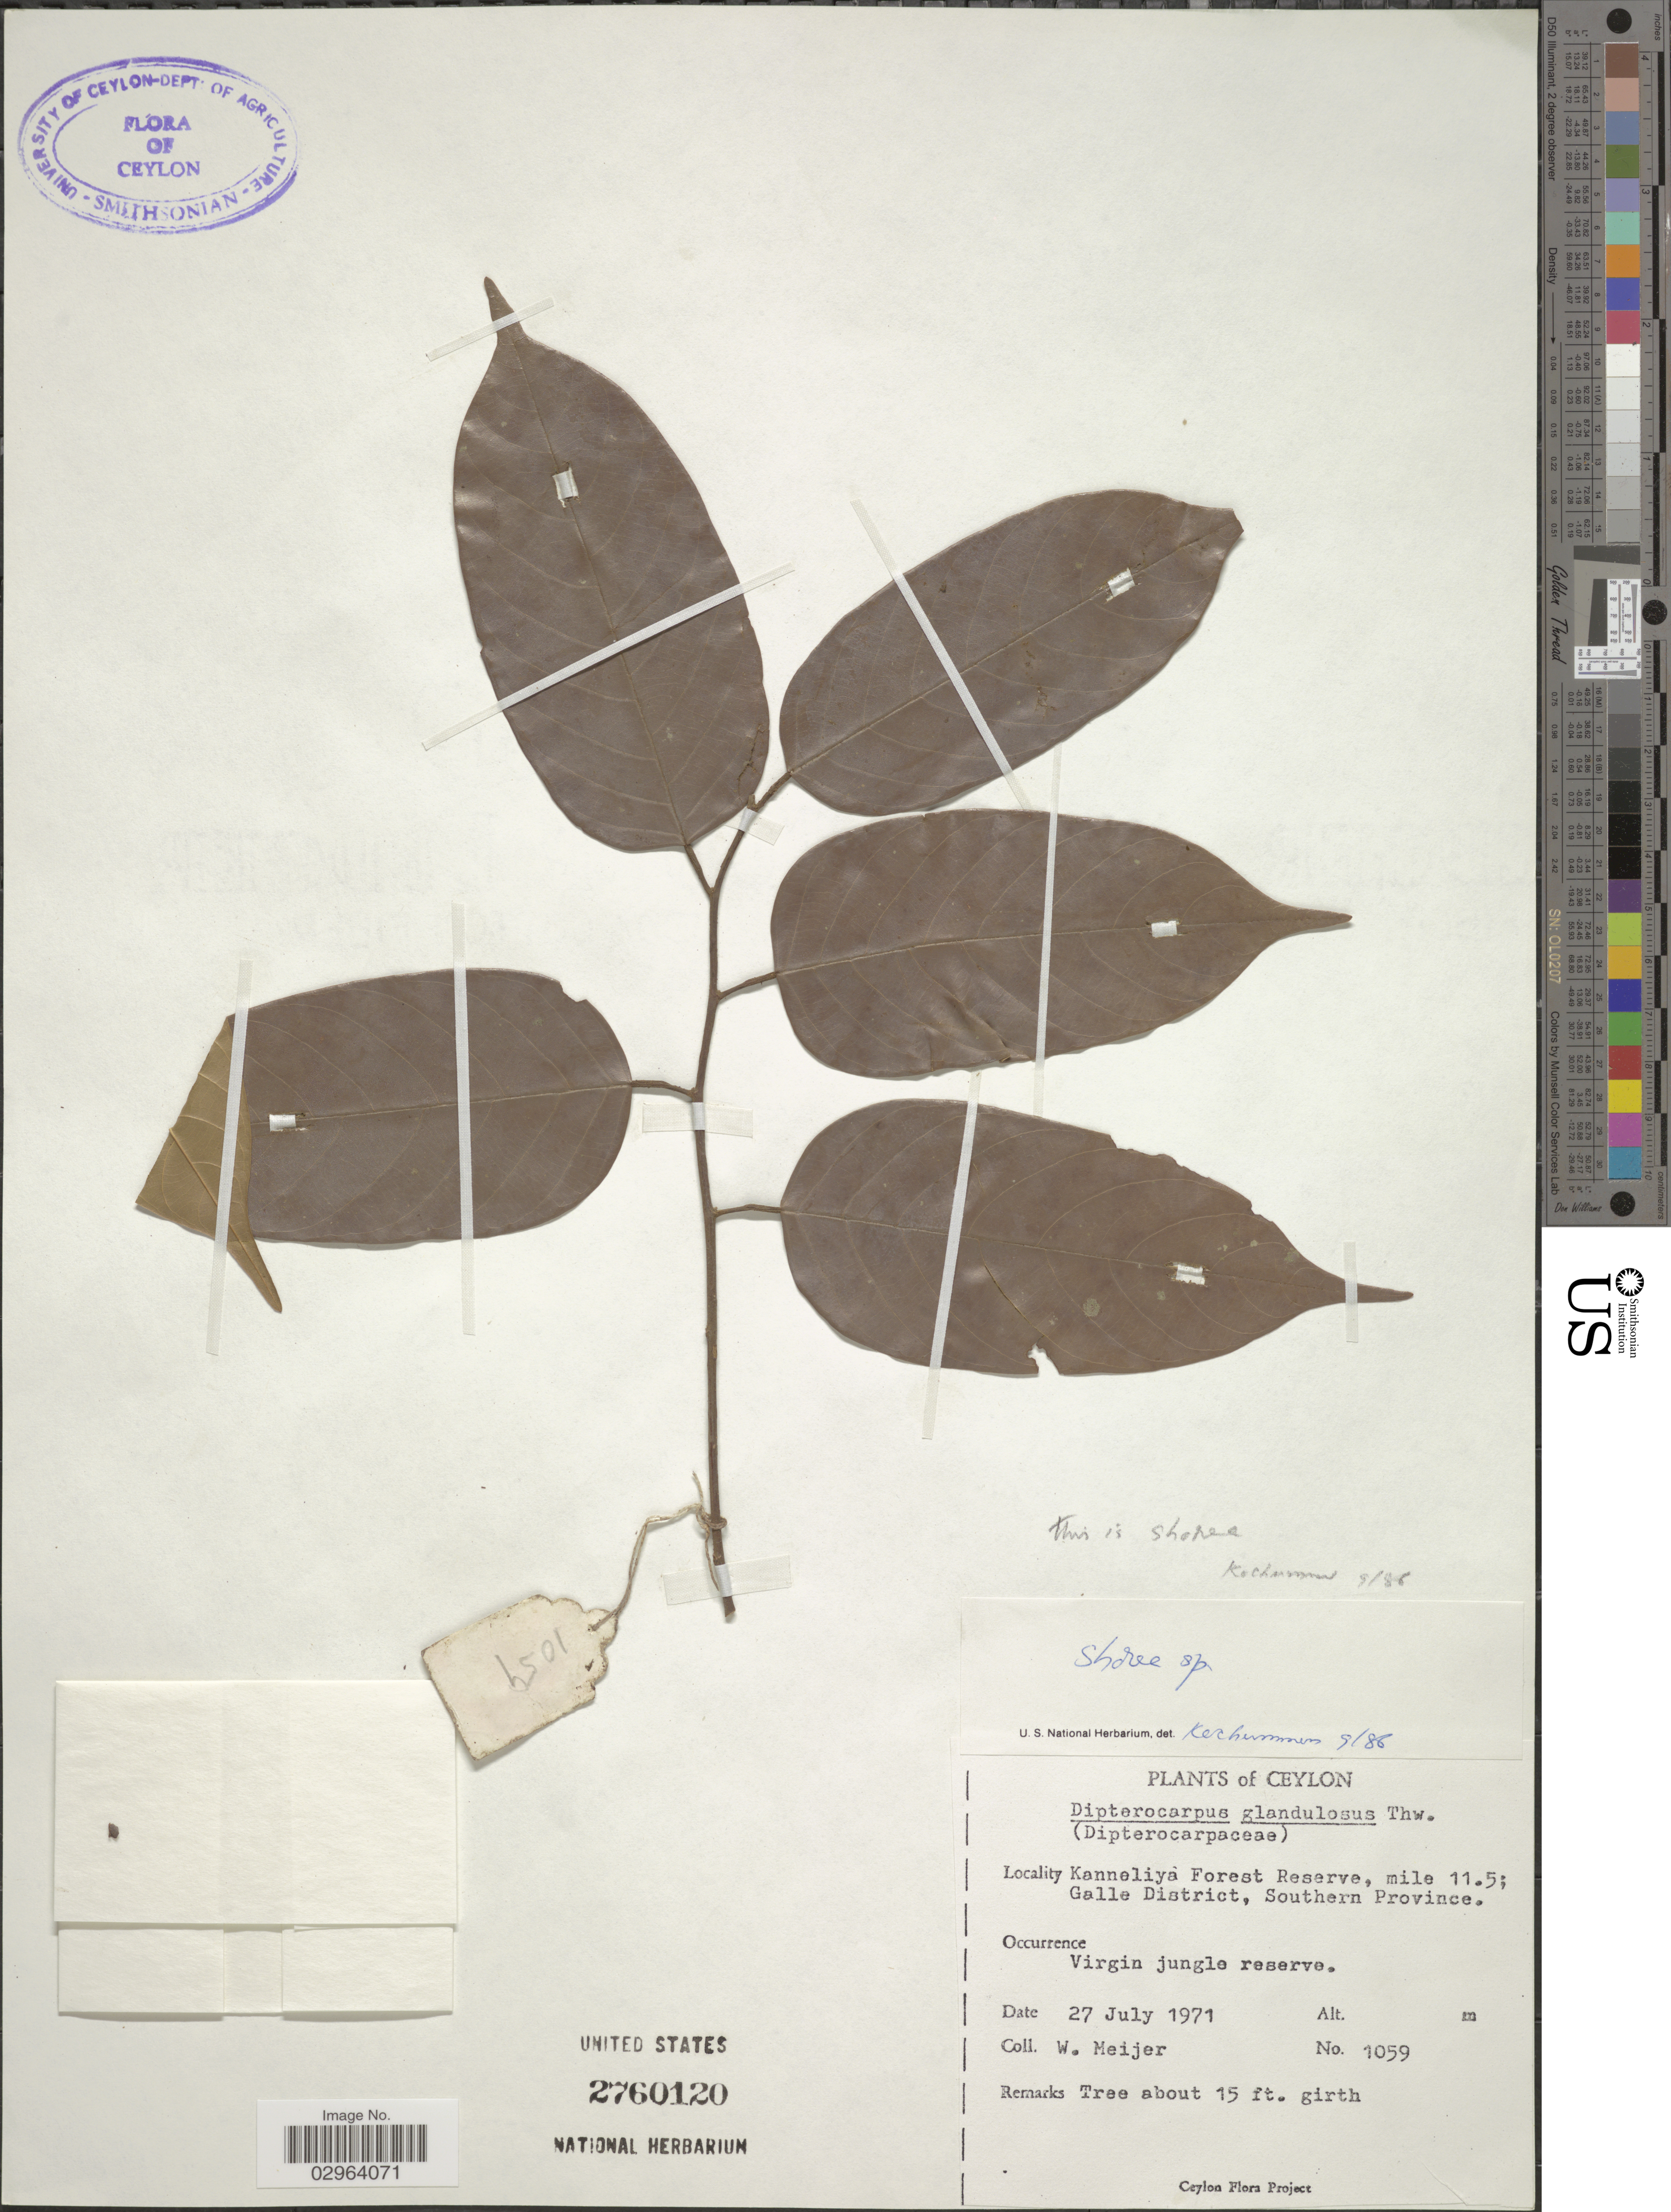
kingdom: Plantae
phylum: Tracheophyta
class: Magnoliopsida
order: Malvales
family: Dipterocarpaceae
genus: Shorea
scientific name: Shorea sp.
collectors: W. Meijer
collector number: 1059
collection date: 1971-07-27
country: Sri Lanka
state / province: Southern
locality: Ceylon. Kanneliya Forest Reserve, mile 11.5; Galle District.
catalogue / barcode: US 2760120